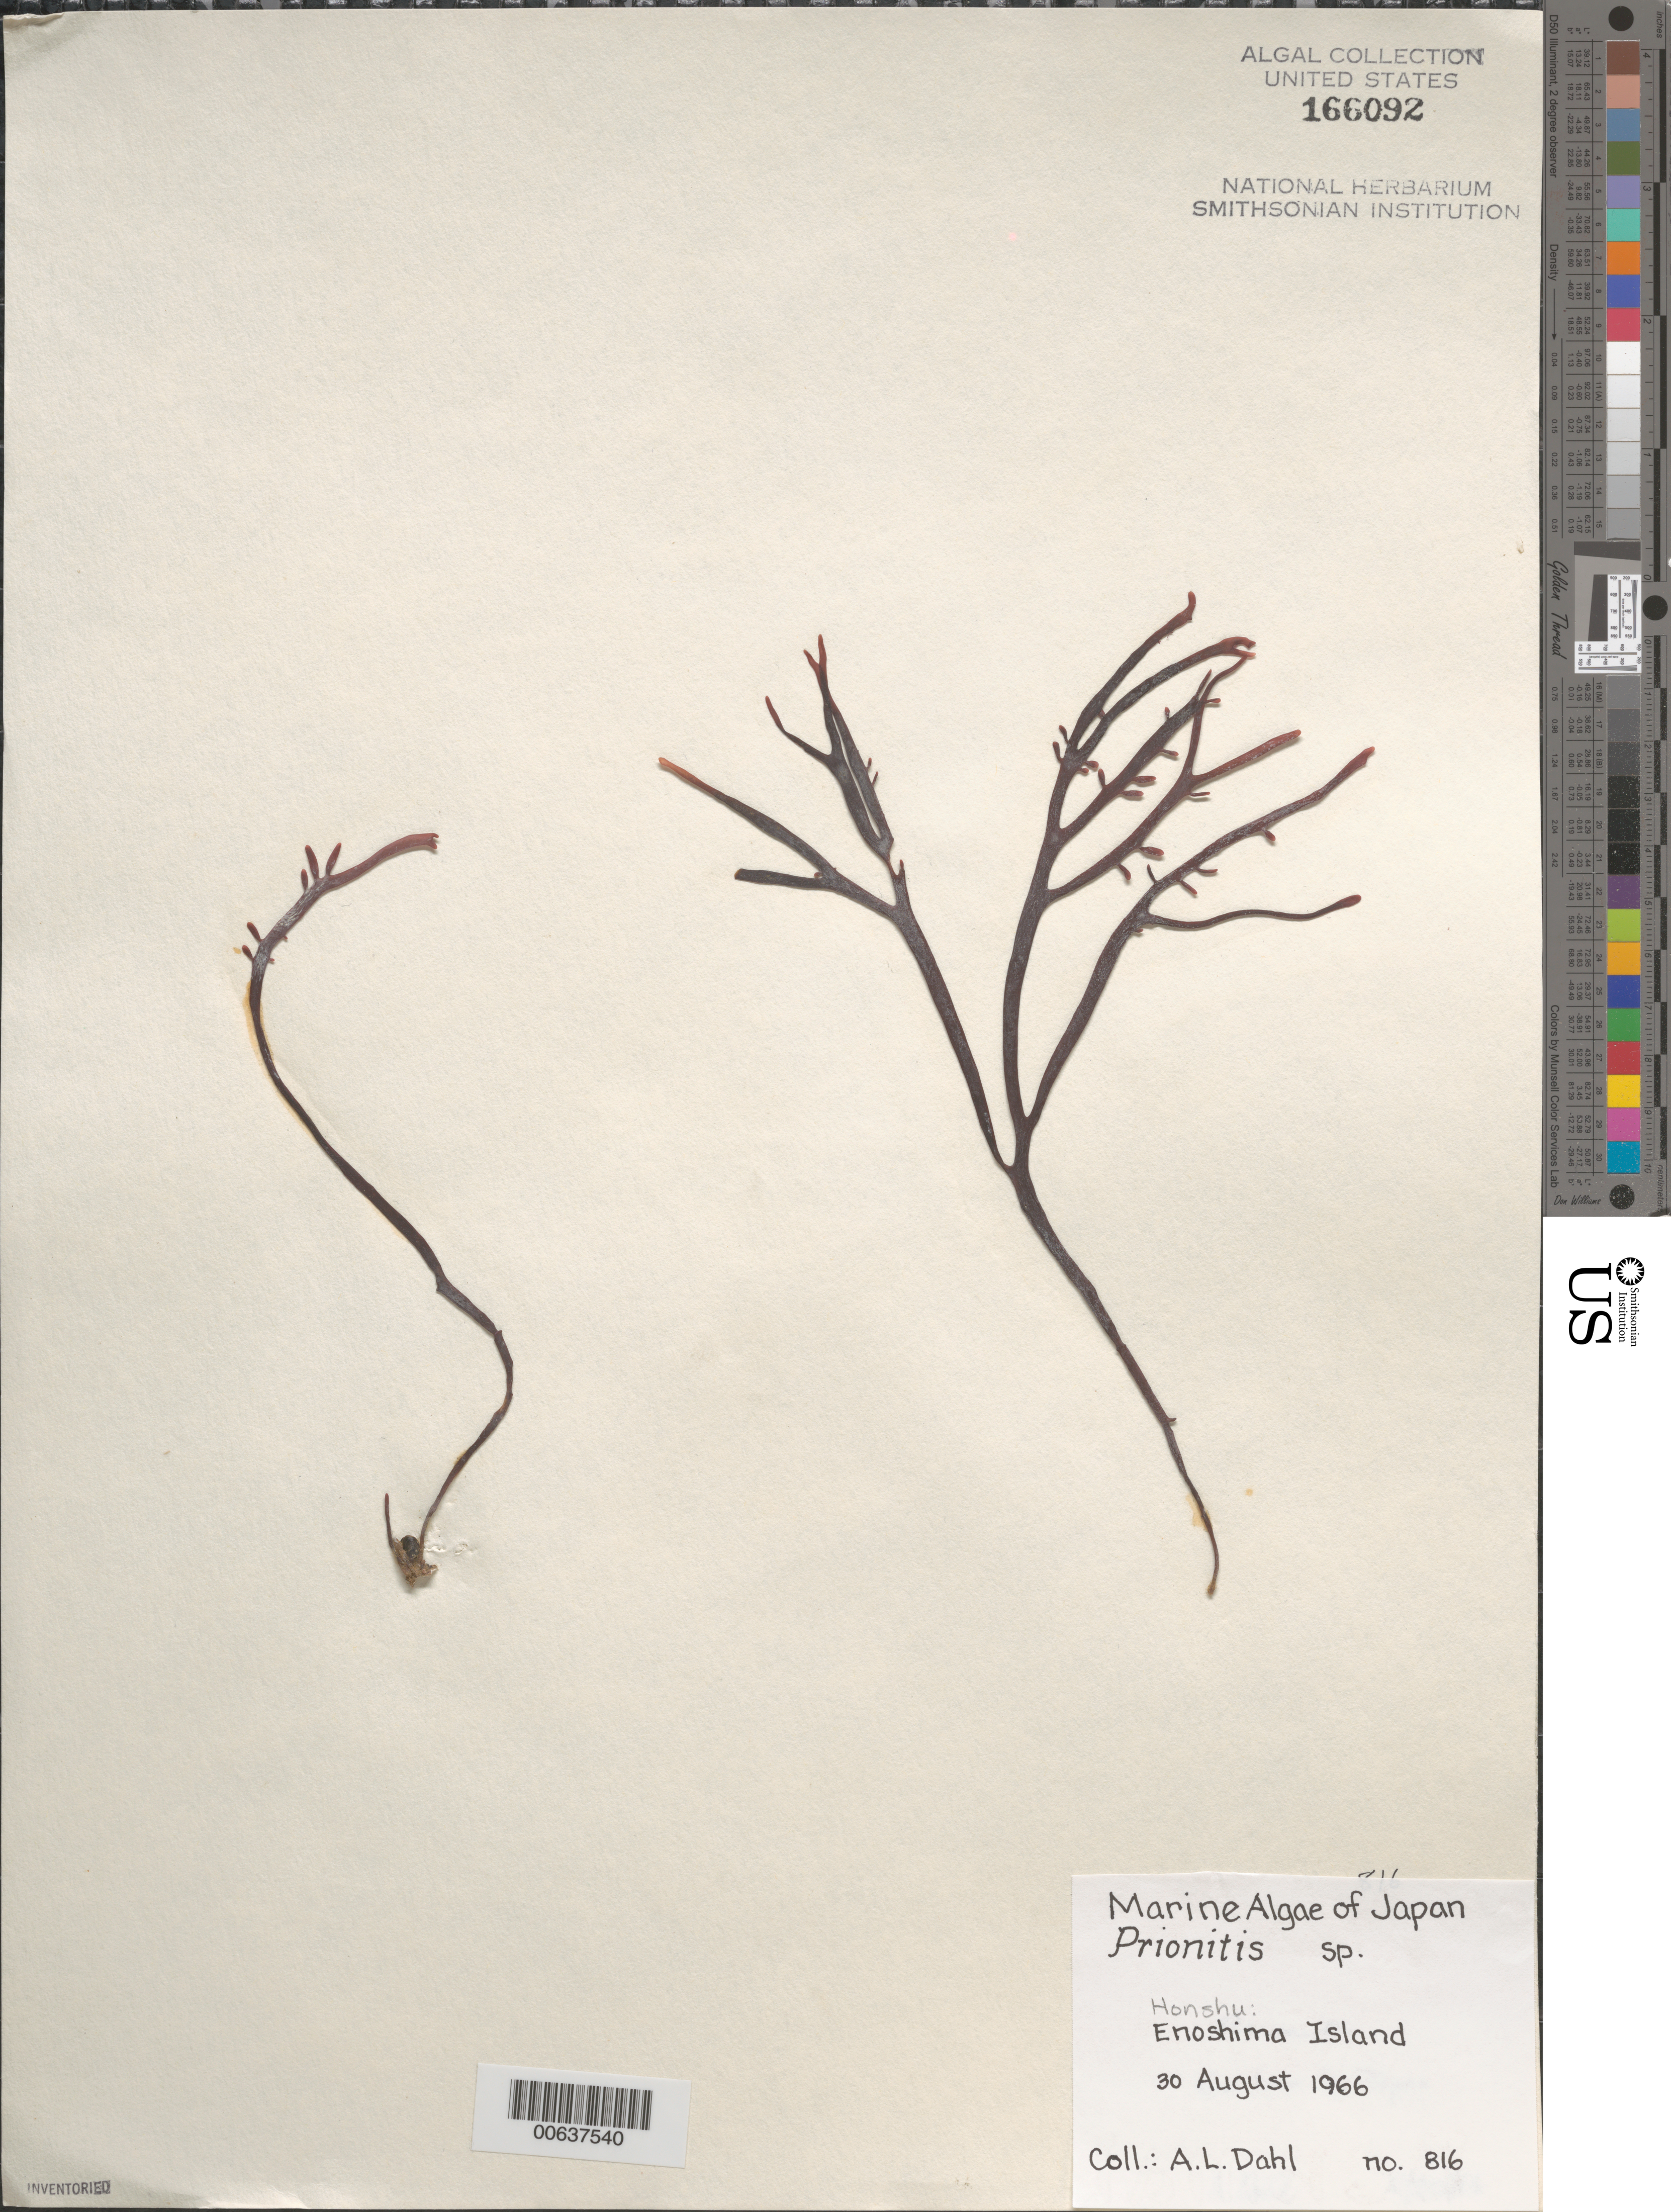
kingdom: Plantae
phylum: Rhodophyta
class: Florideophyceae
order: Cryptonemiales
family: Cryptonemiaceae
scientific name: Prionitis sp.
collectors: A. Dahl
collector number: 816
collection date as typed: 30 Aug 1966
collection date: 1966-08-30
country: Japan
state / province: Kanagawa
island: Honshu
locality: Enoshima [island]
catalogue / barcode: US 166092